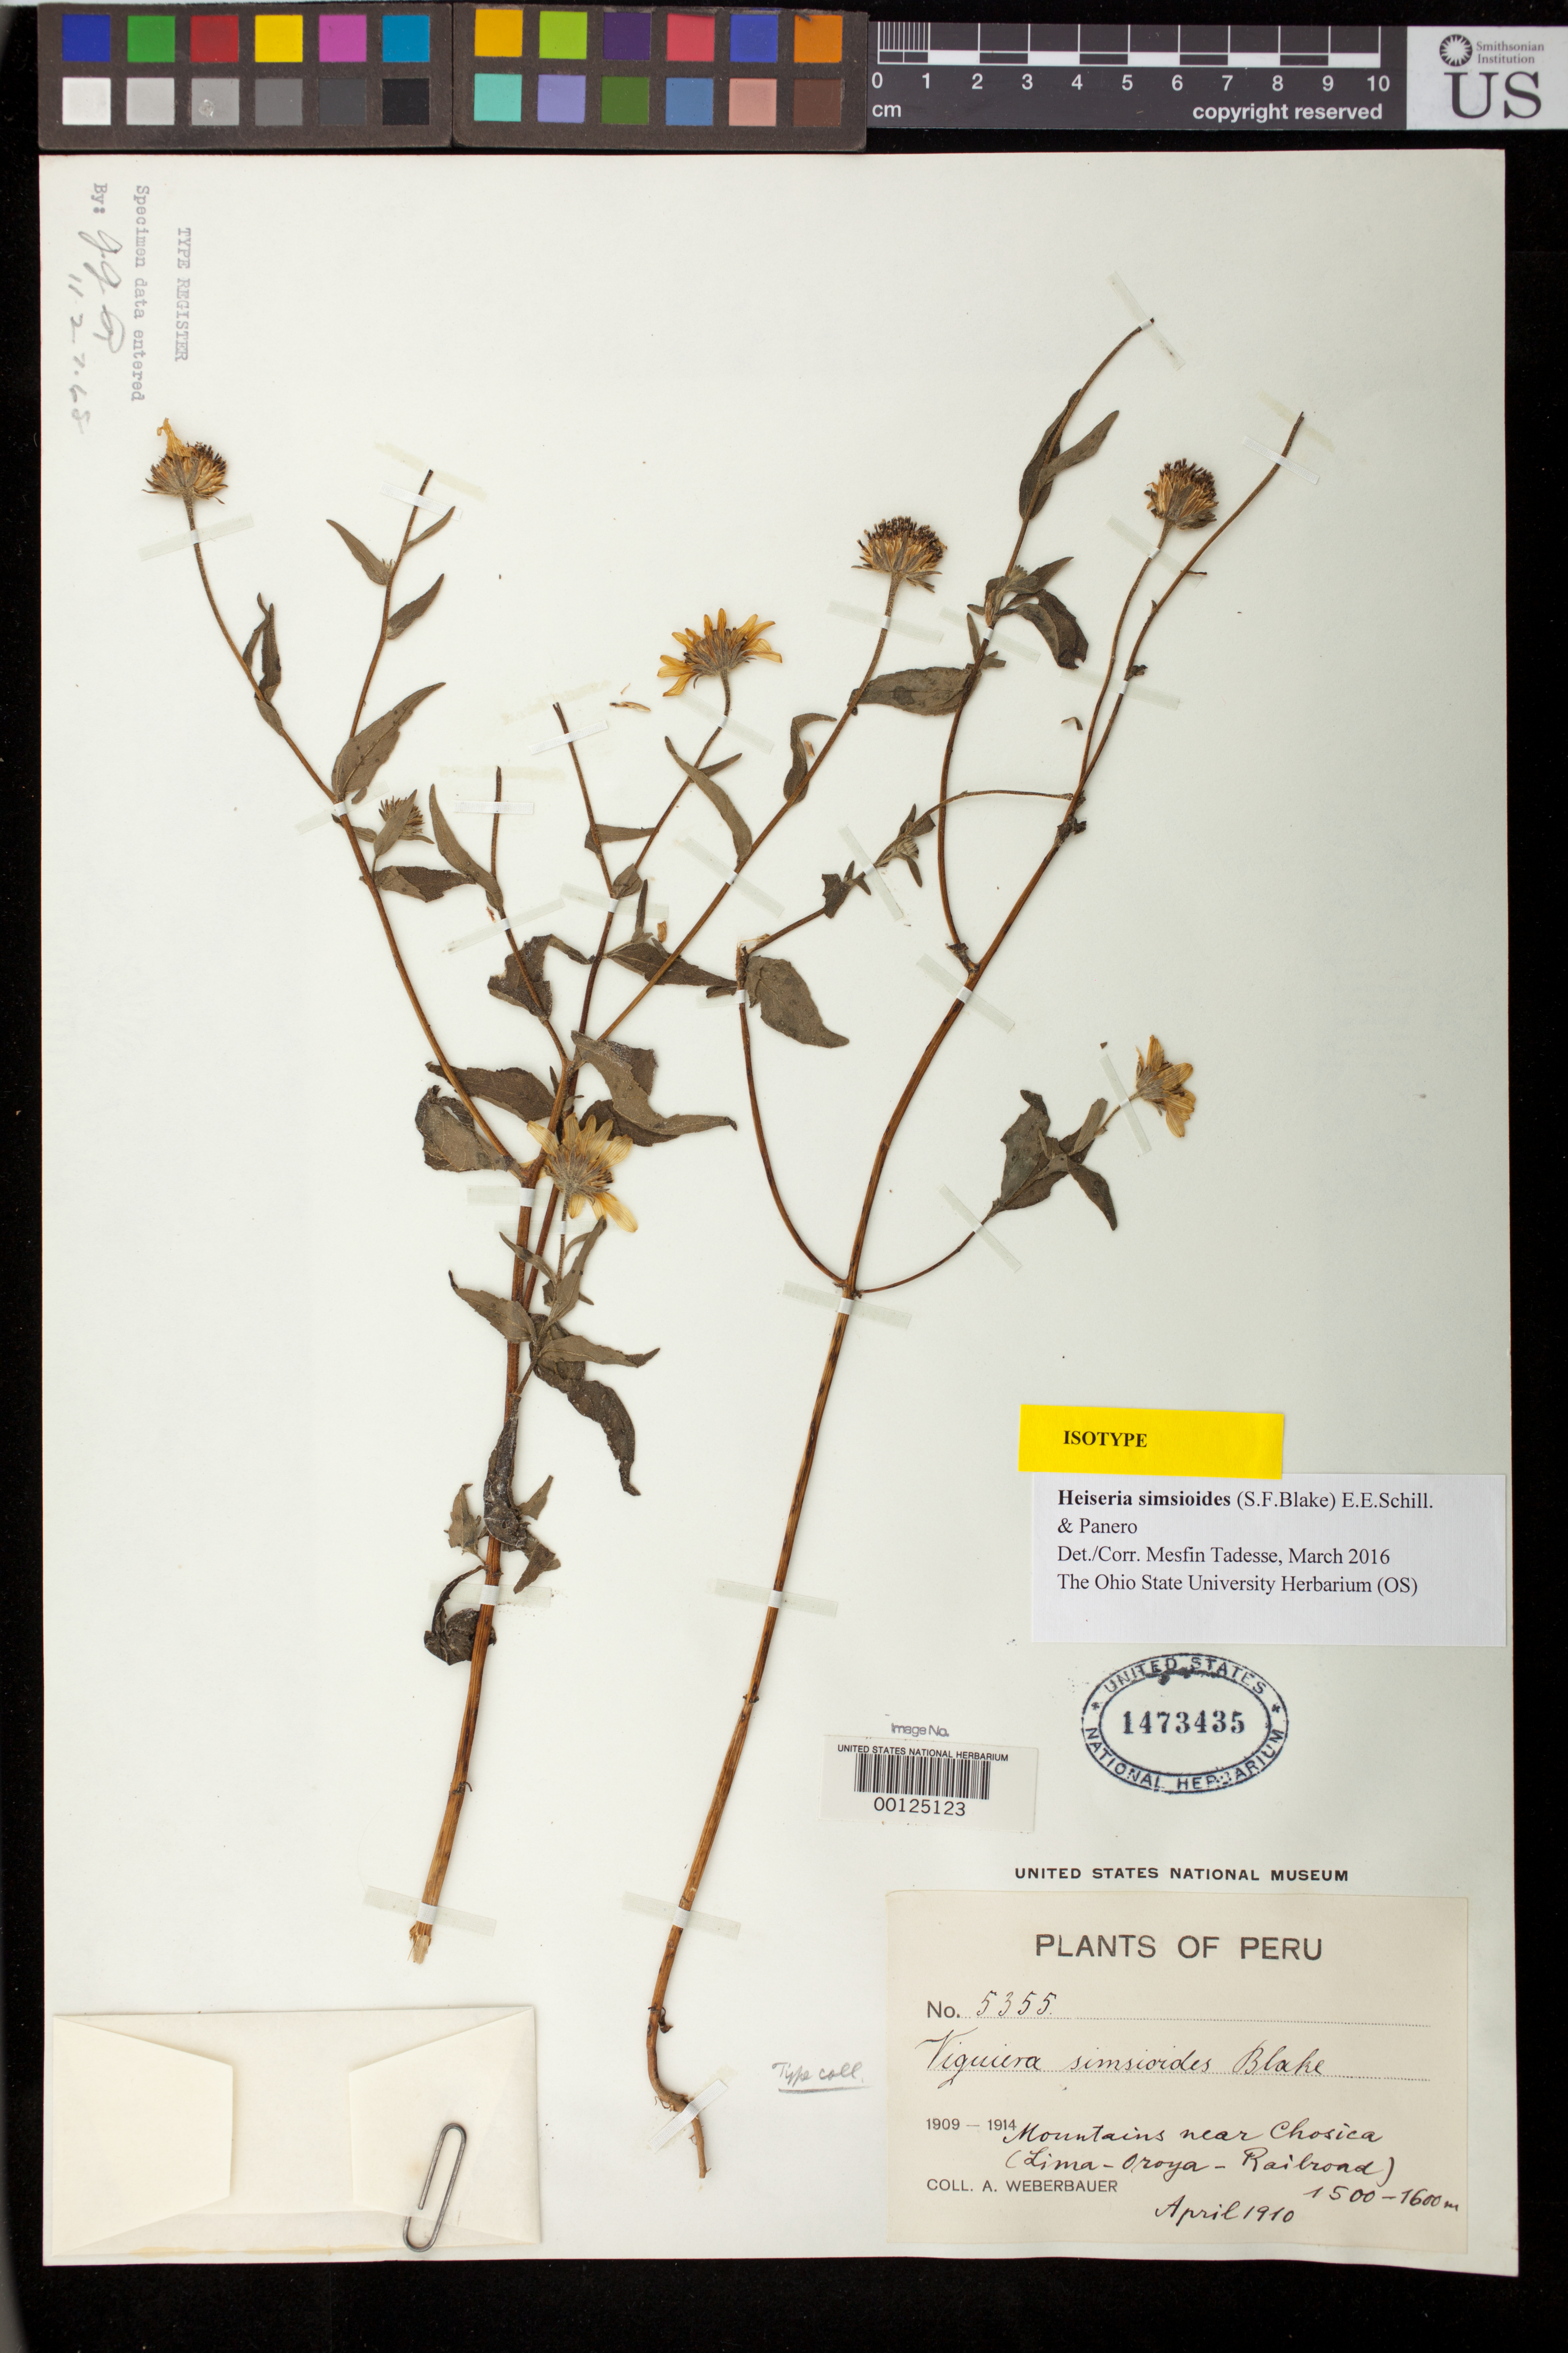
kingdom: Plantae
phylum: Tracheophyta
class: Magnoliopsida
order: Asterales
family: Asteraceae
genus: Viguiera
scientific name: Viguiera simsioides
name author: S.F. Blake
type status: Isotype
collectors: A. Weberbauer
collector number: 5355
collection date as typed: Apr 1910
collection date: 1910-04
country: Peru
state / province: Lima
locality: mountains near Chosica, Lima - Oroya Railroad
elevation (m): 1500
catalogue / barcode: US 1473435